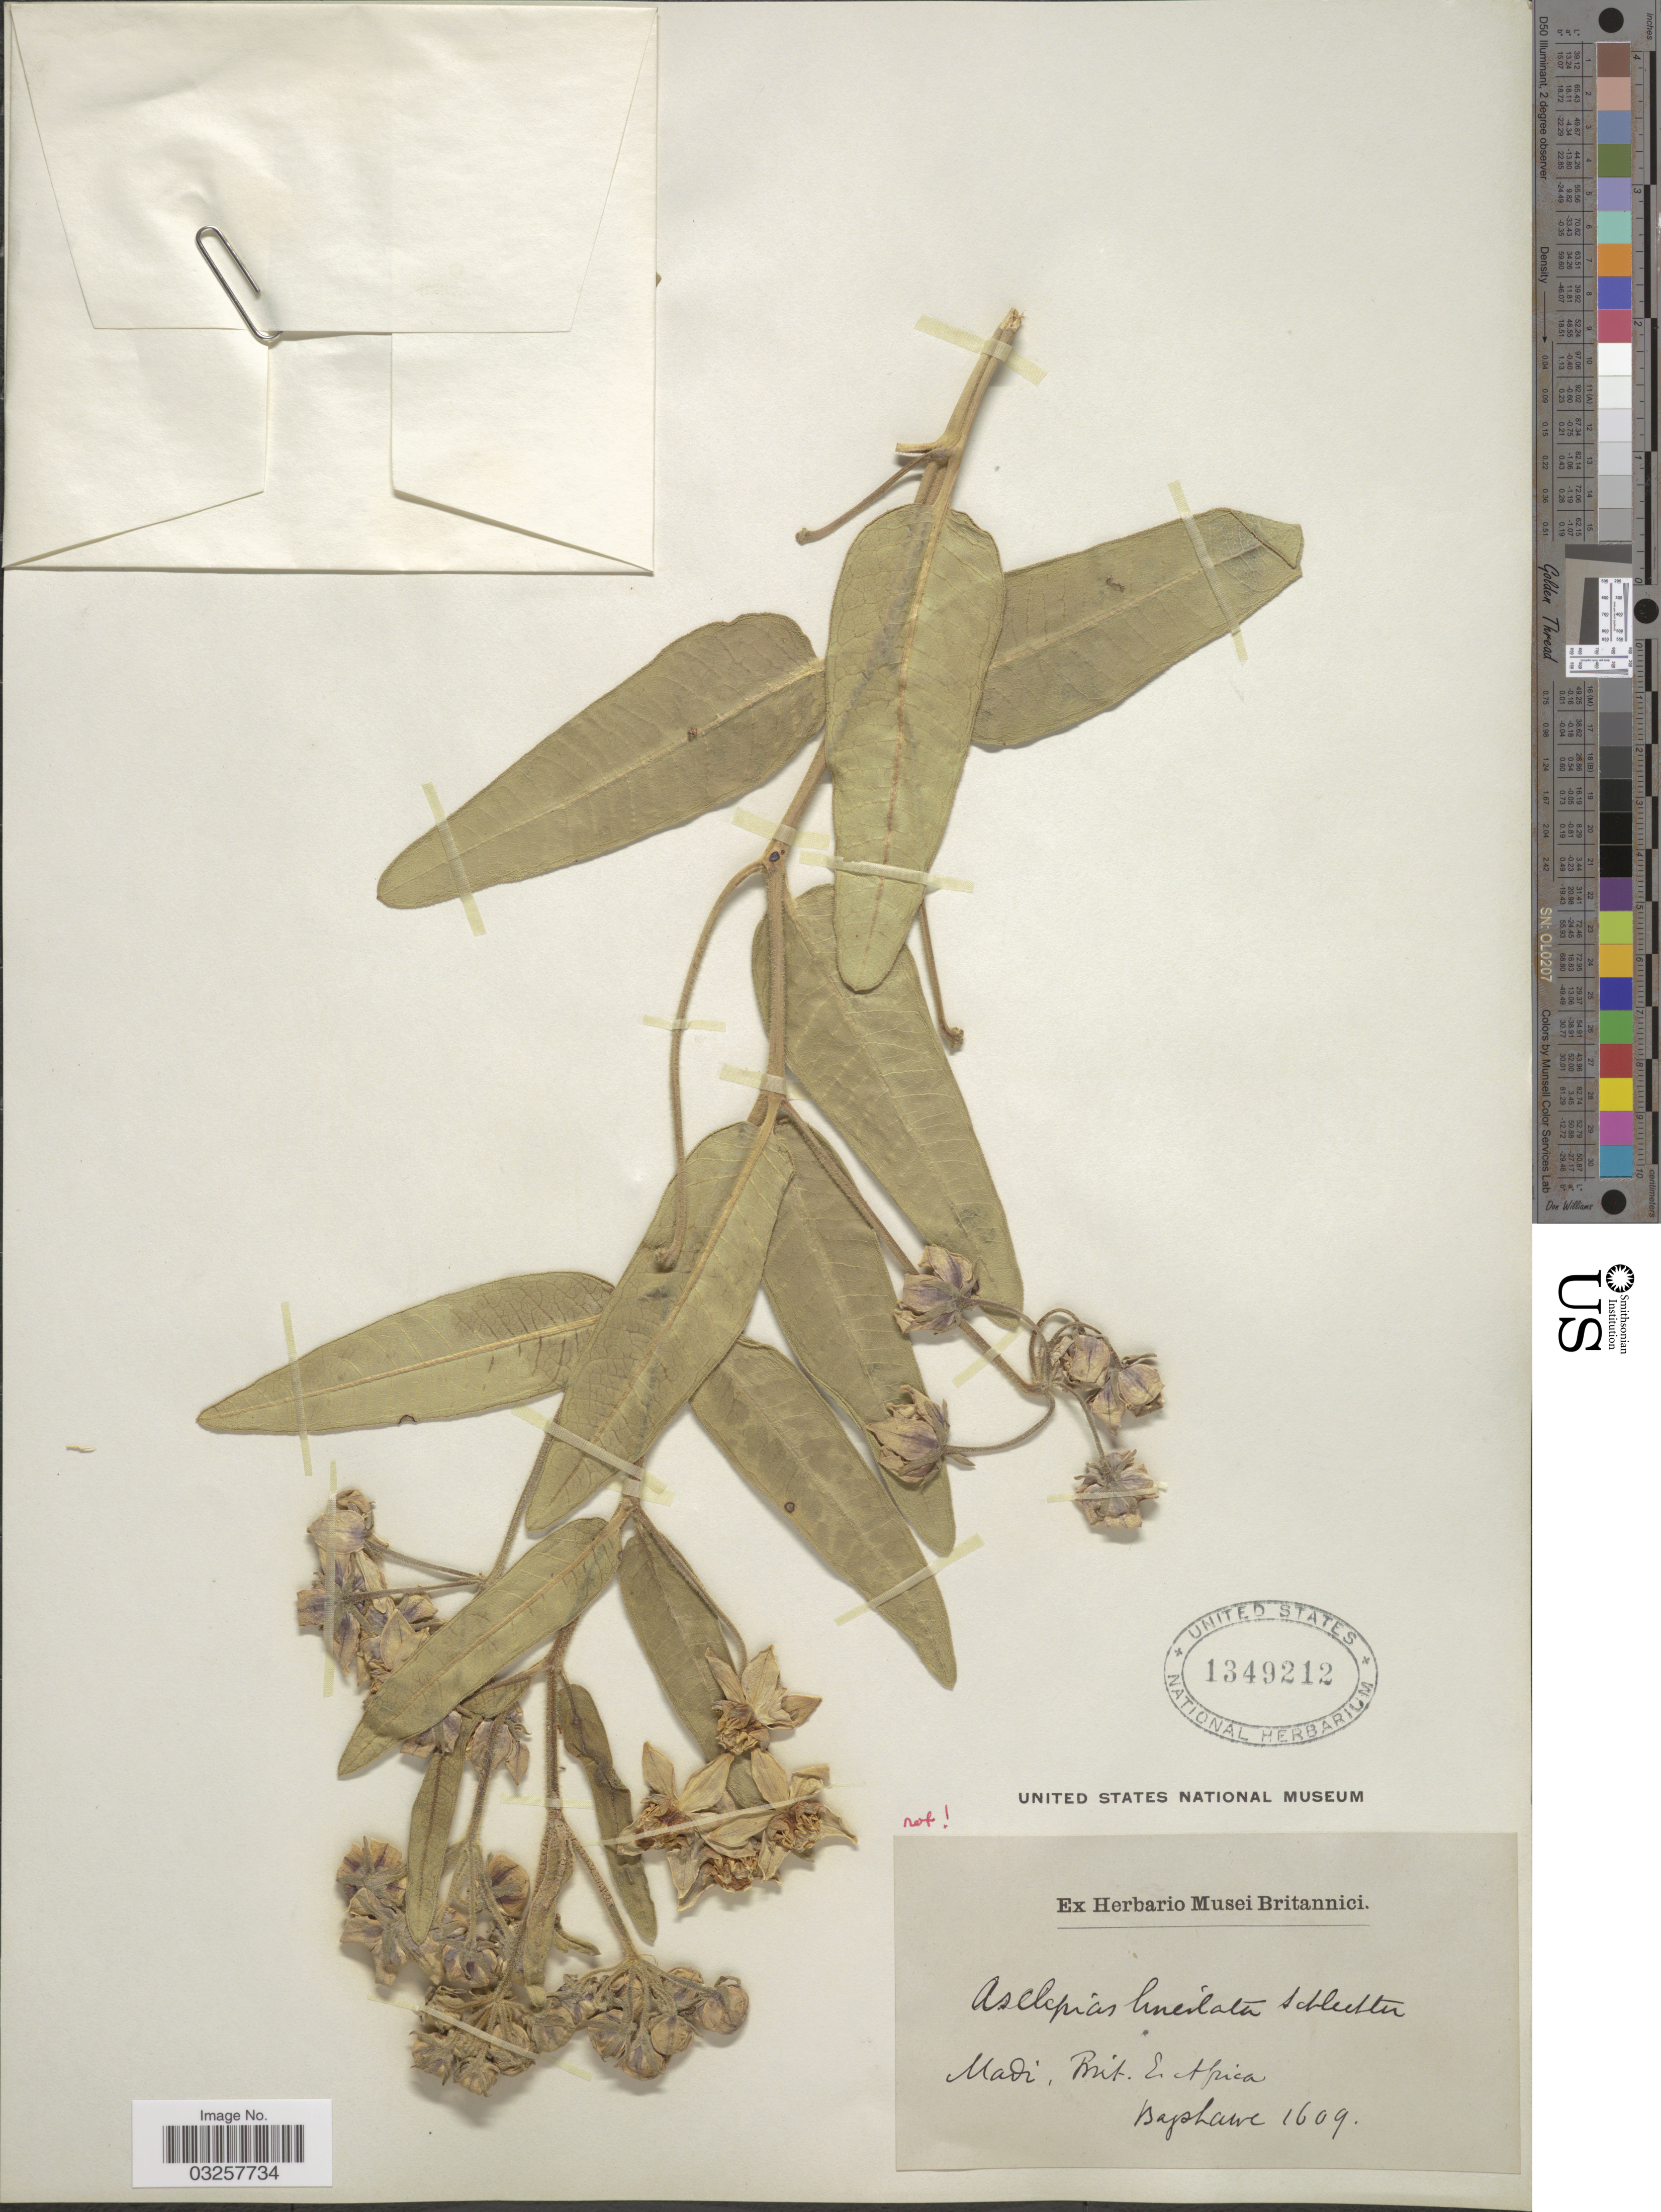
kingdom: Plantae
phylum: Tracheophyta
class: Magnoliopsida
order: Gentianales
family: Apocynaceae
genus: Asclepias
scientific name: Asclepias sp.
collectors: Bagshawe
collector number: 1609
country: Uganda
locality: Madi, Brit. E. Africa.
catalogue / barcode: US 1349212